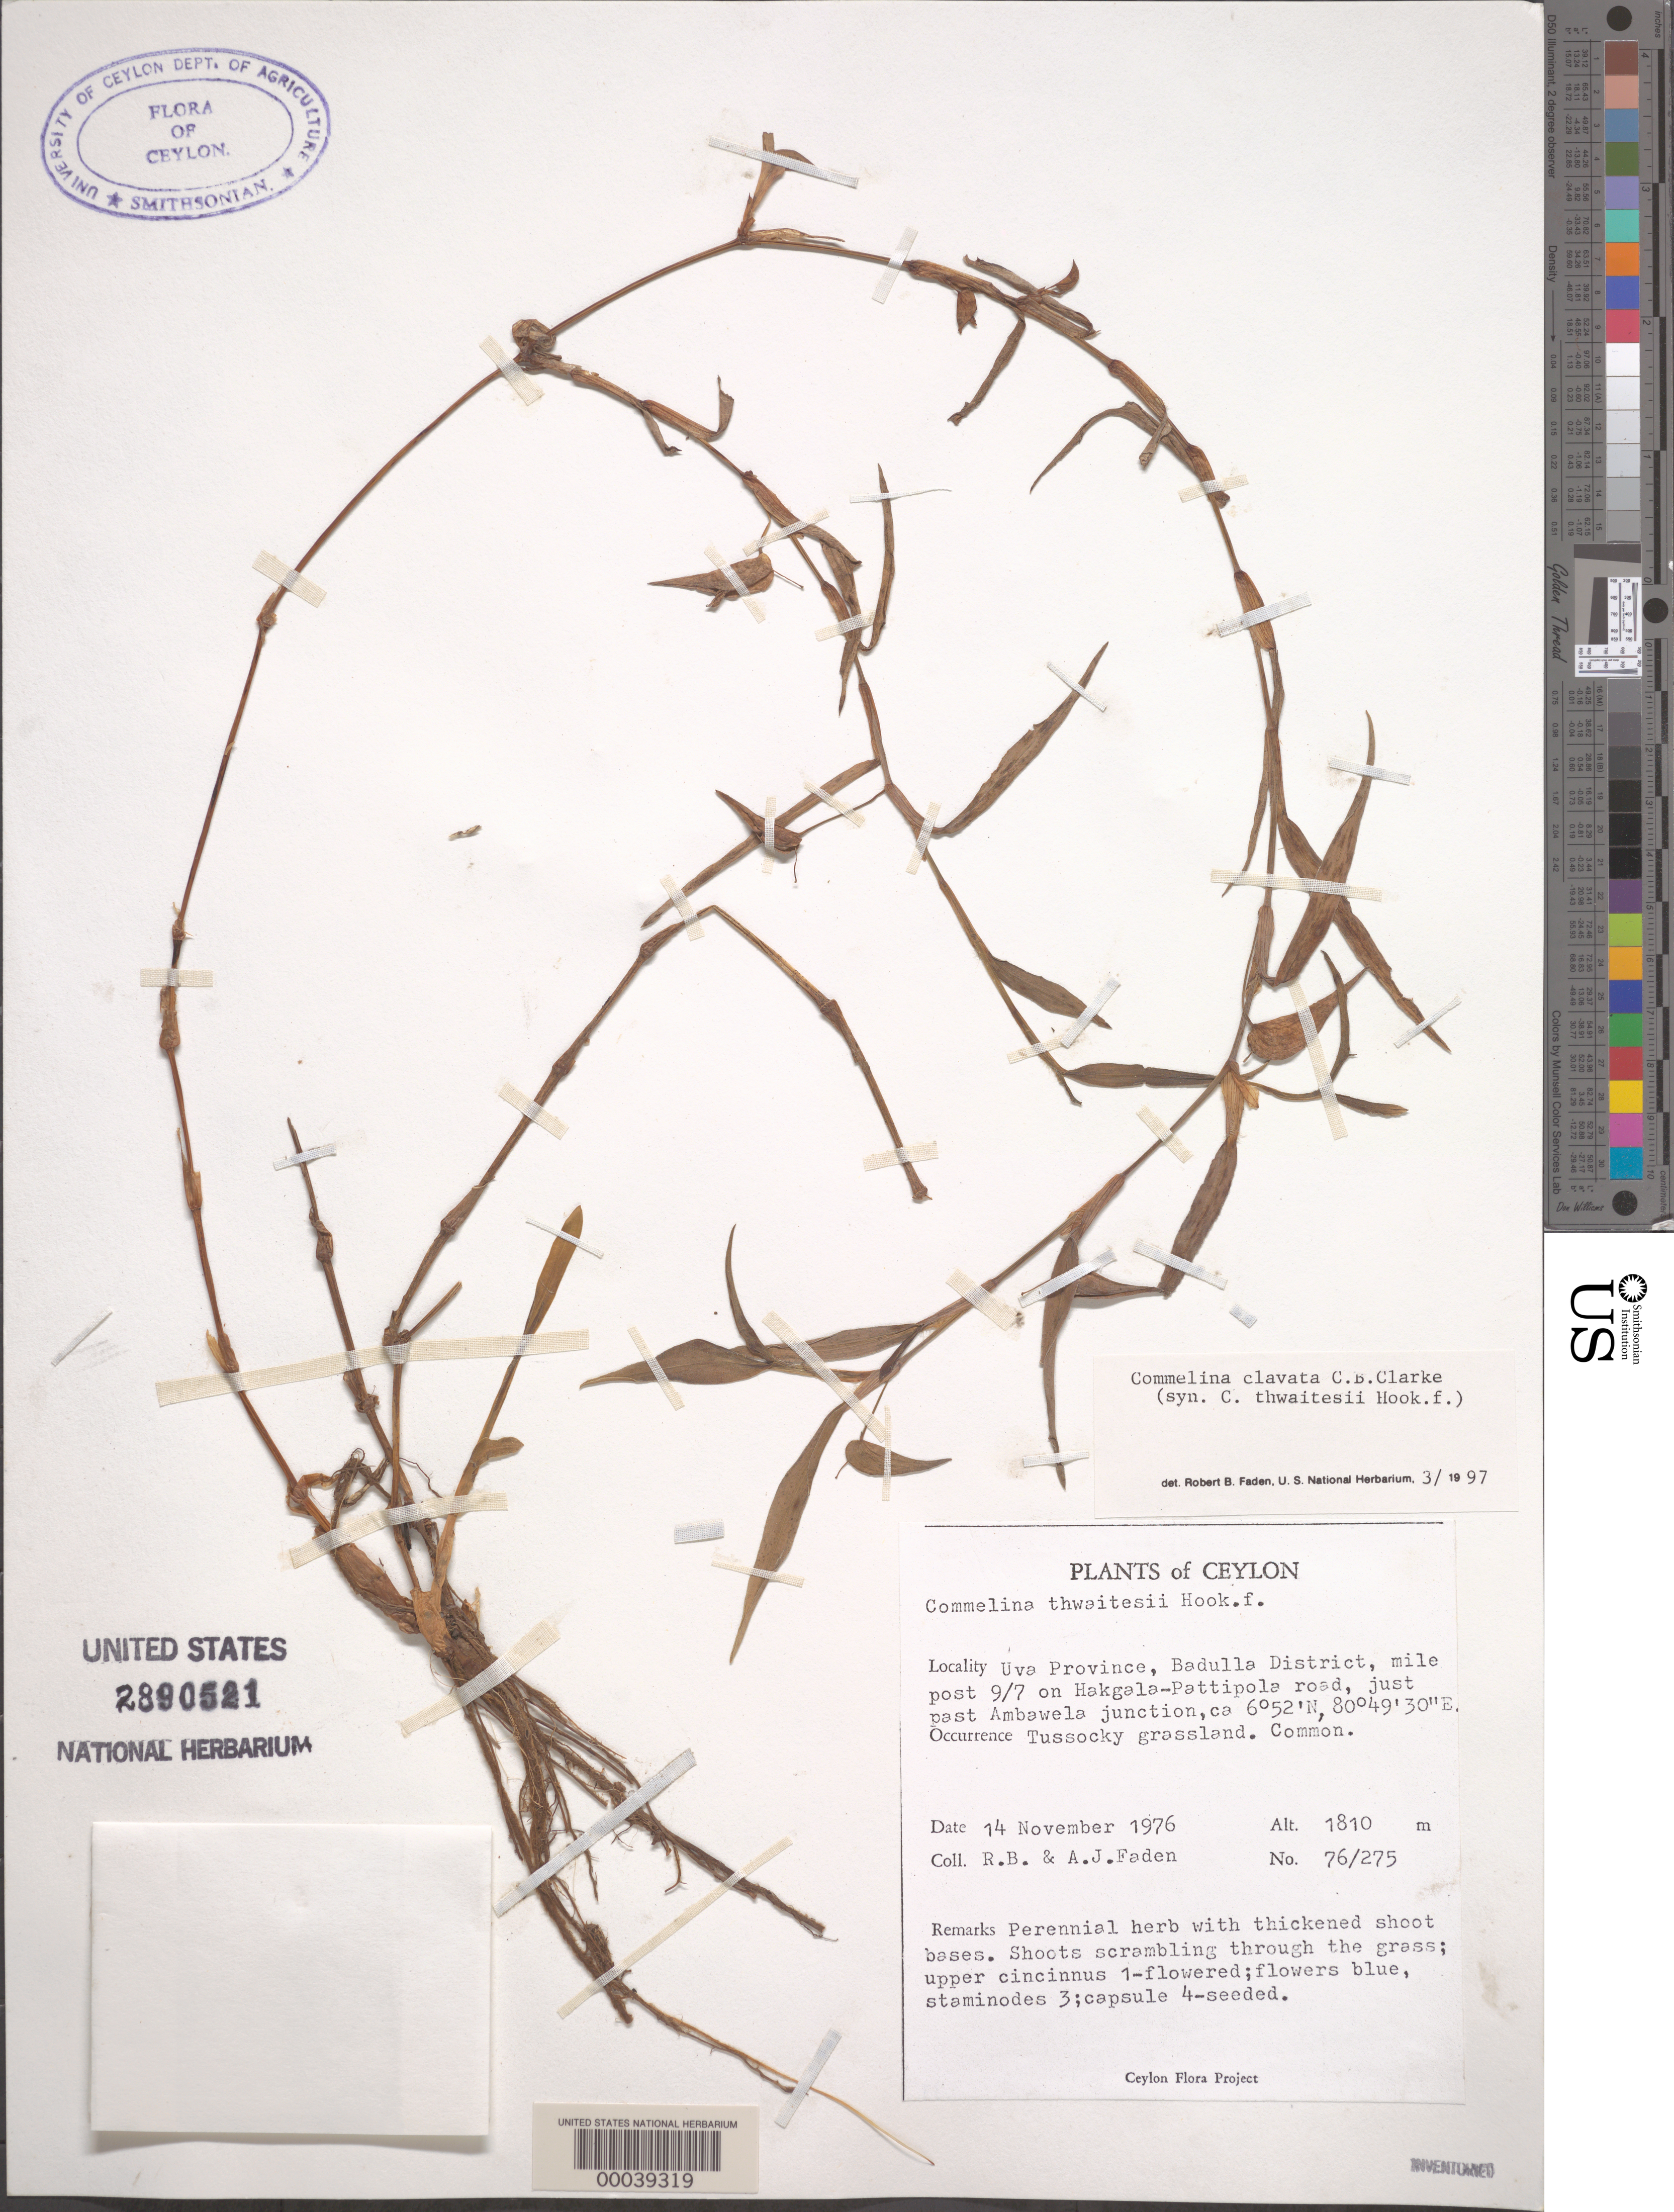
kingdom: Plantae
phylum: Tracheophyta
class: Liliopsida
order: Commelinales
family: Commelinaceae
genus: Commelina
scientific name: Commelina clavata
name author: C.B. Clarke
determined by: Faden, Robert B., (US), Smithsonian Institution - National Museum of Natural History (UNITED STATES)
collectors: R. B. Faden & A. J. Faden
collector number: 76/275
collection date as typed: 14 Nov 1976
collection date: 1976-11-14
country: Sri Lanka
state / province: Uva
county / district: Badulla Dist.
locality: Ambawela junction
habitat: Grassland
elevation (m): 1810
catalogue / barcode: US 2890521